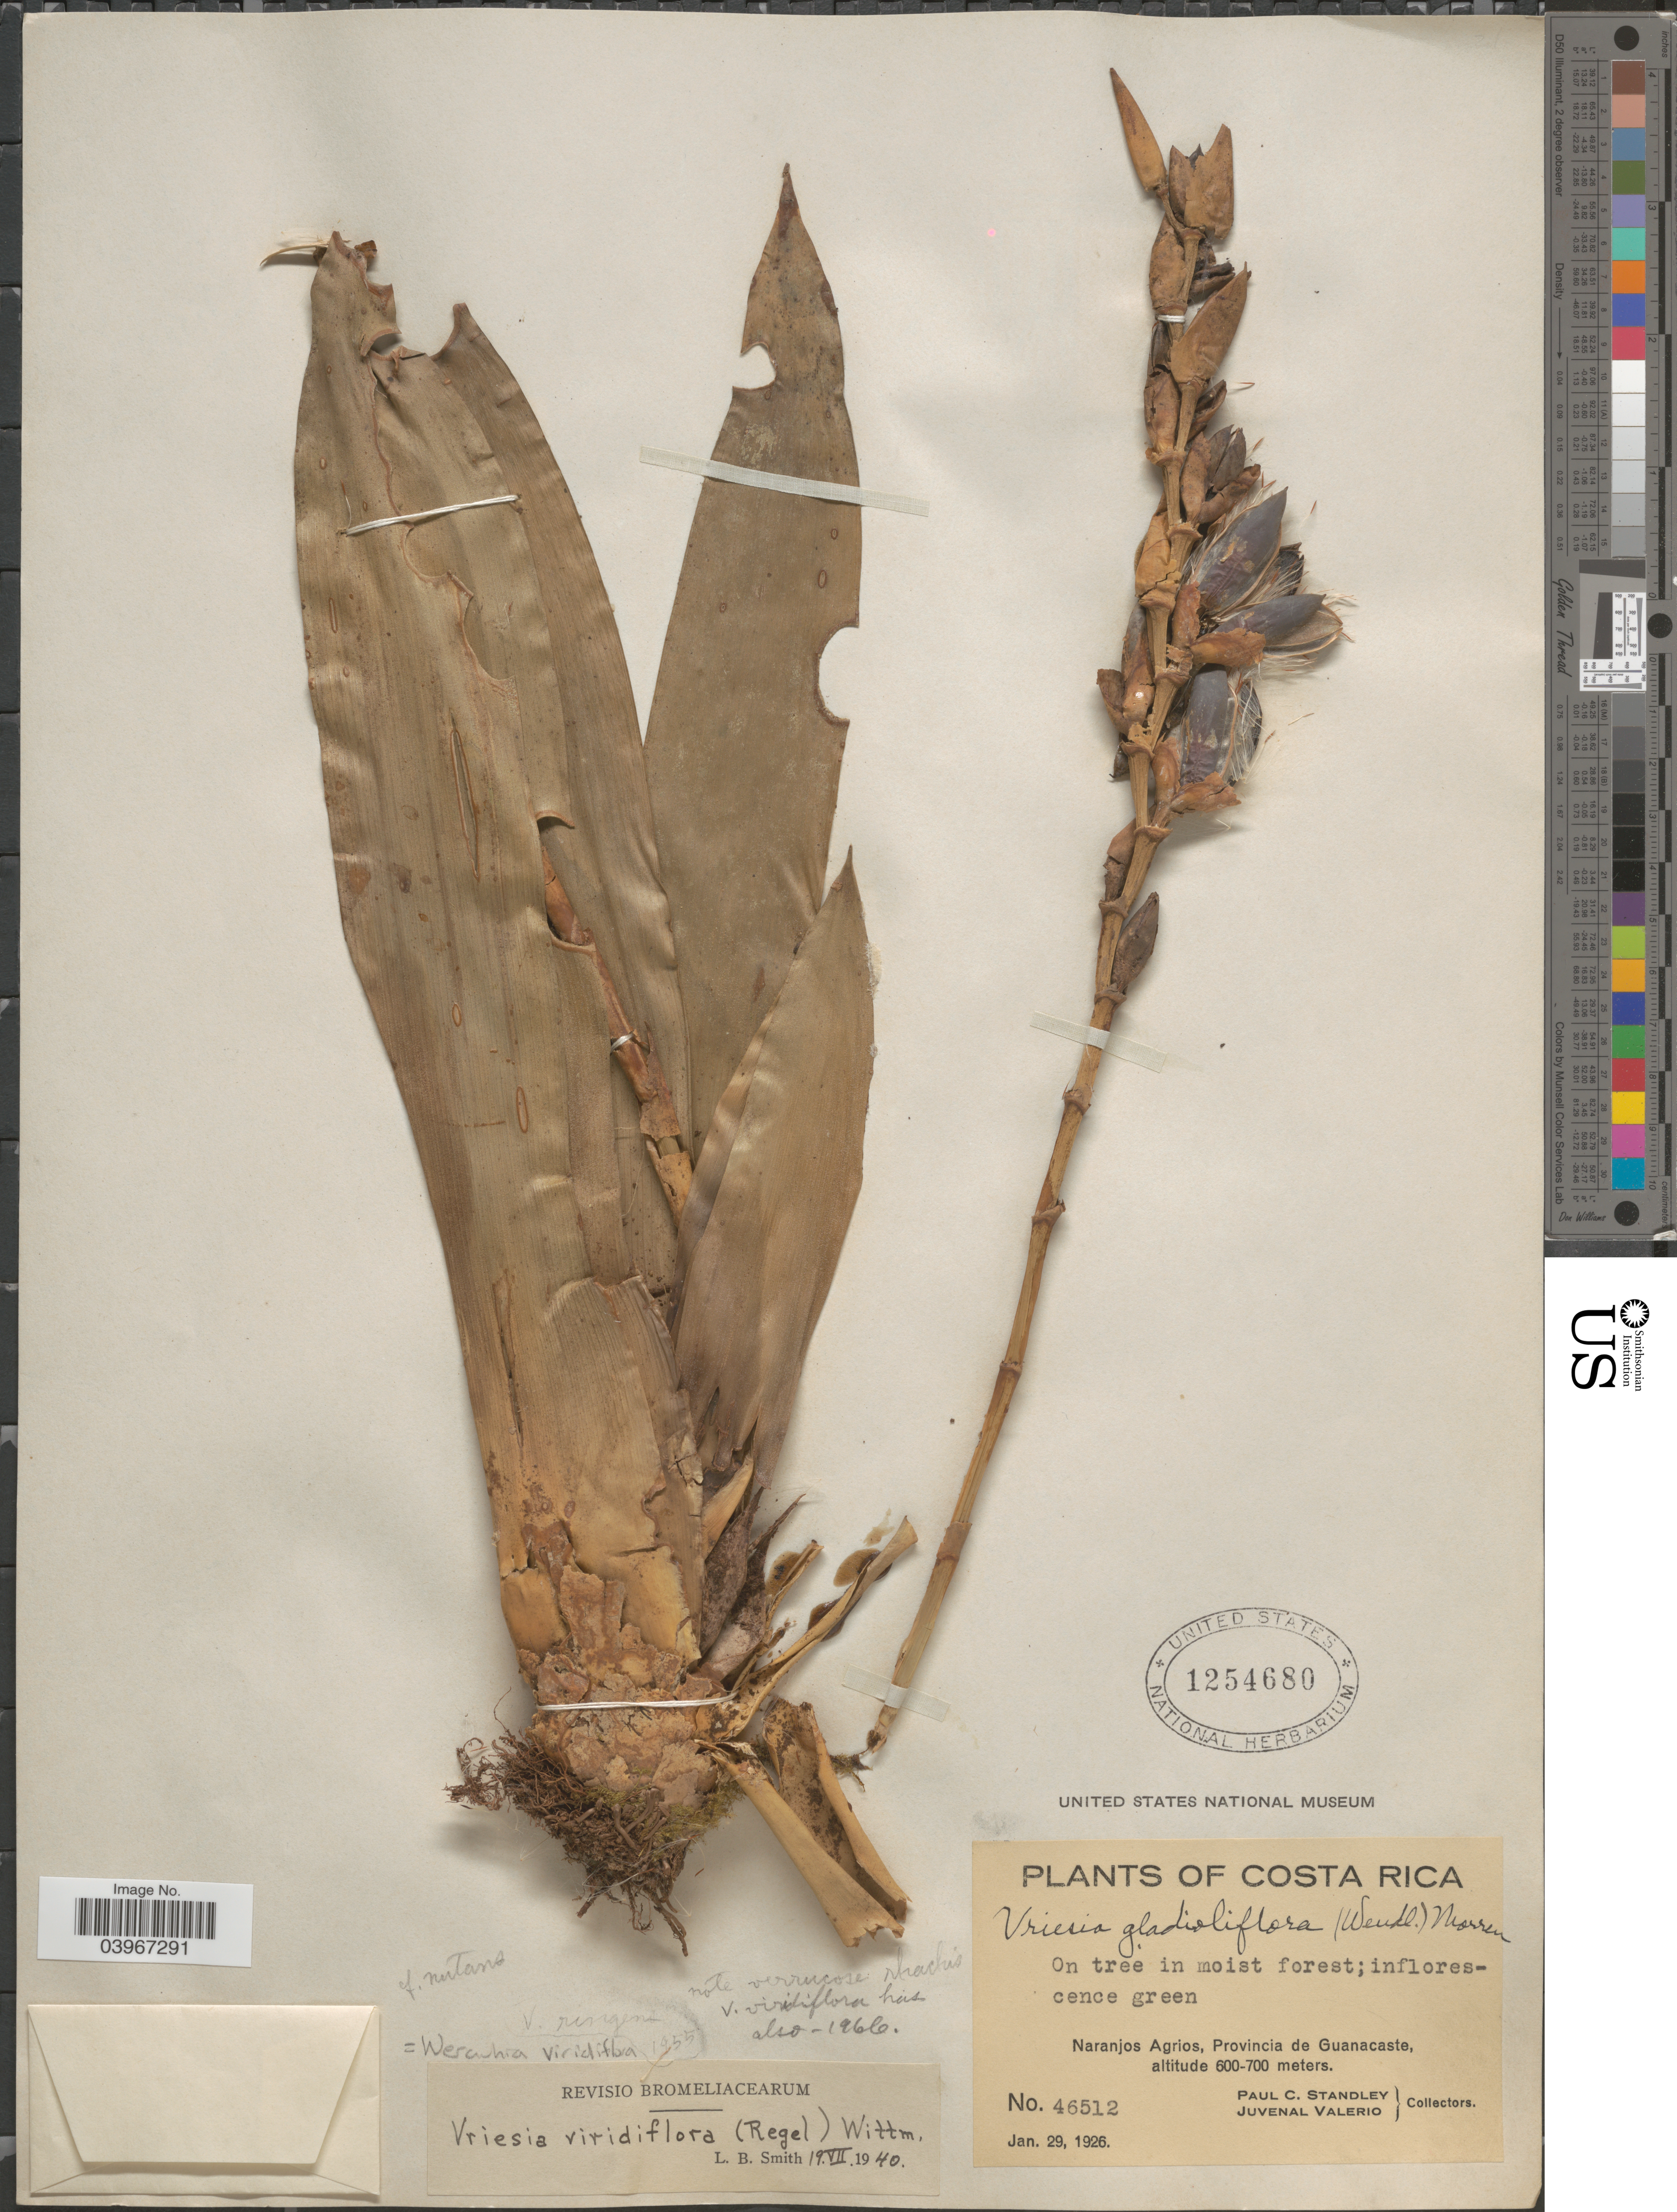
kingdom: Plantae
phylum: Tracheophyta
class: Liliopsida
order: Poales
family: Bromeliaceae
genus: Werauhia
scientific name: Werauhia gladioliflora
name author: (H. Wendl.) J.R. Grant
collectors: P. C. Standley & J. Valerio R.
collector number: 46512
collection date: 1926-01-29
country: Costa Rica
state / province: Guanacaste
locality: Naranjos Agrios.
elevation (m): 600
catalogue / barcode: US 1254680